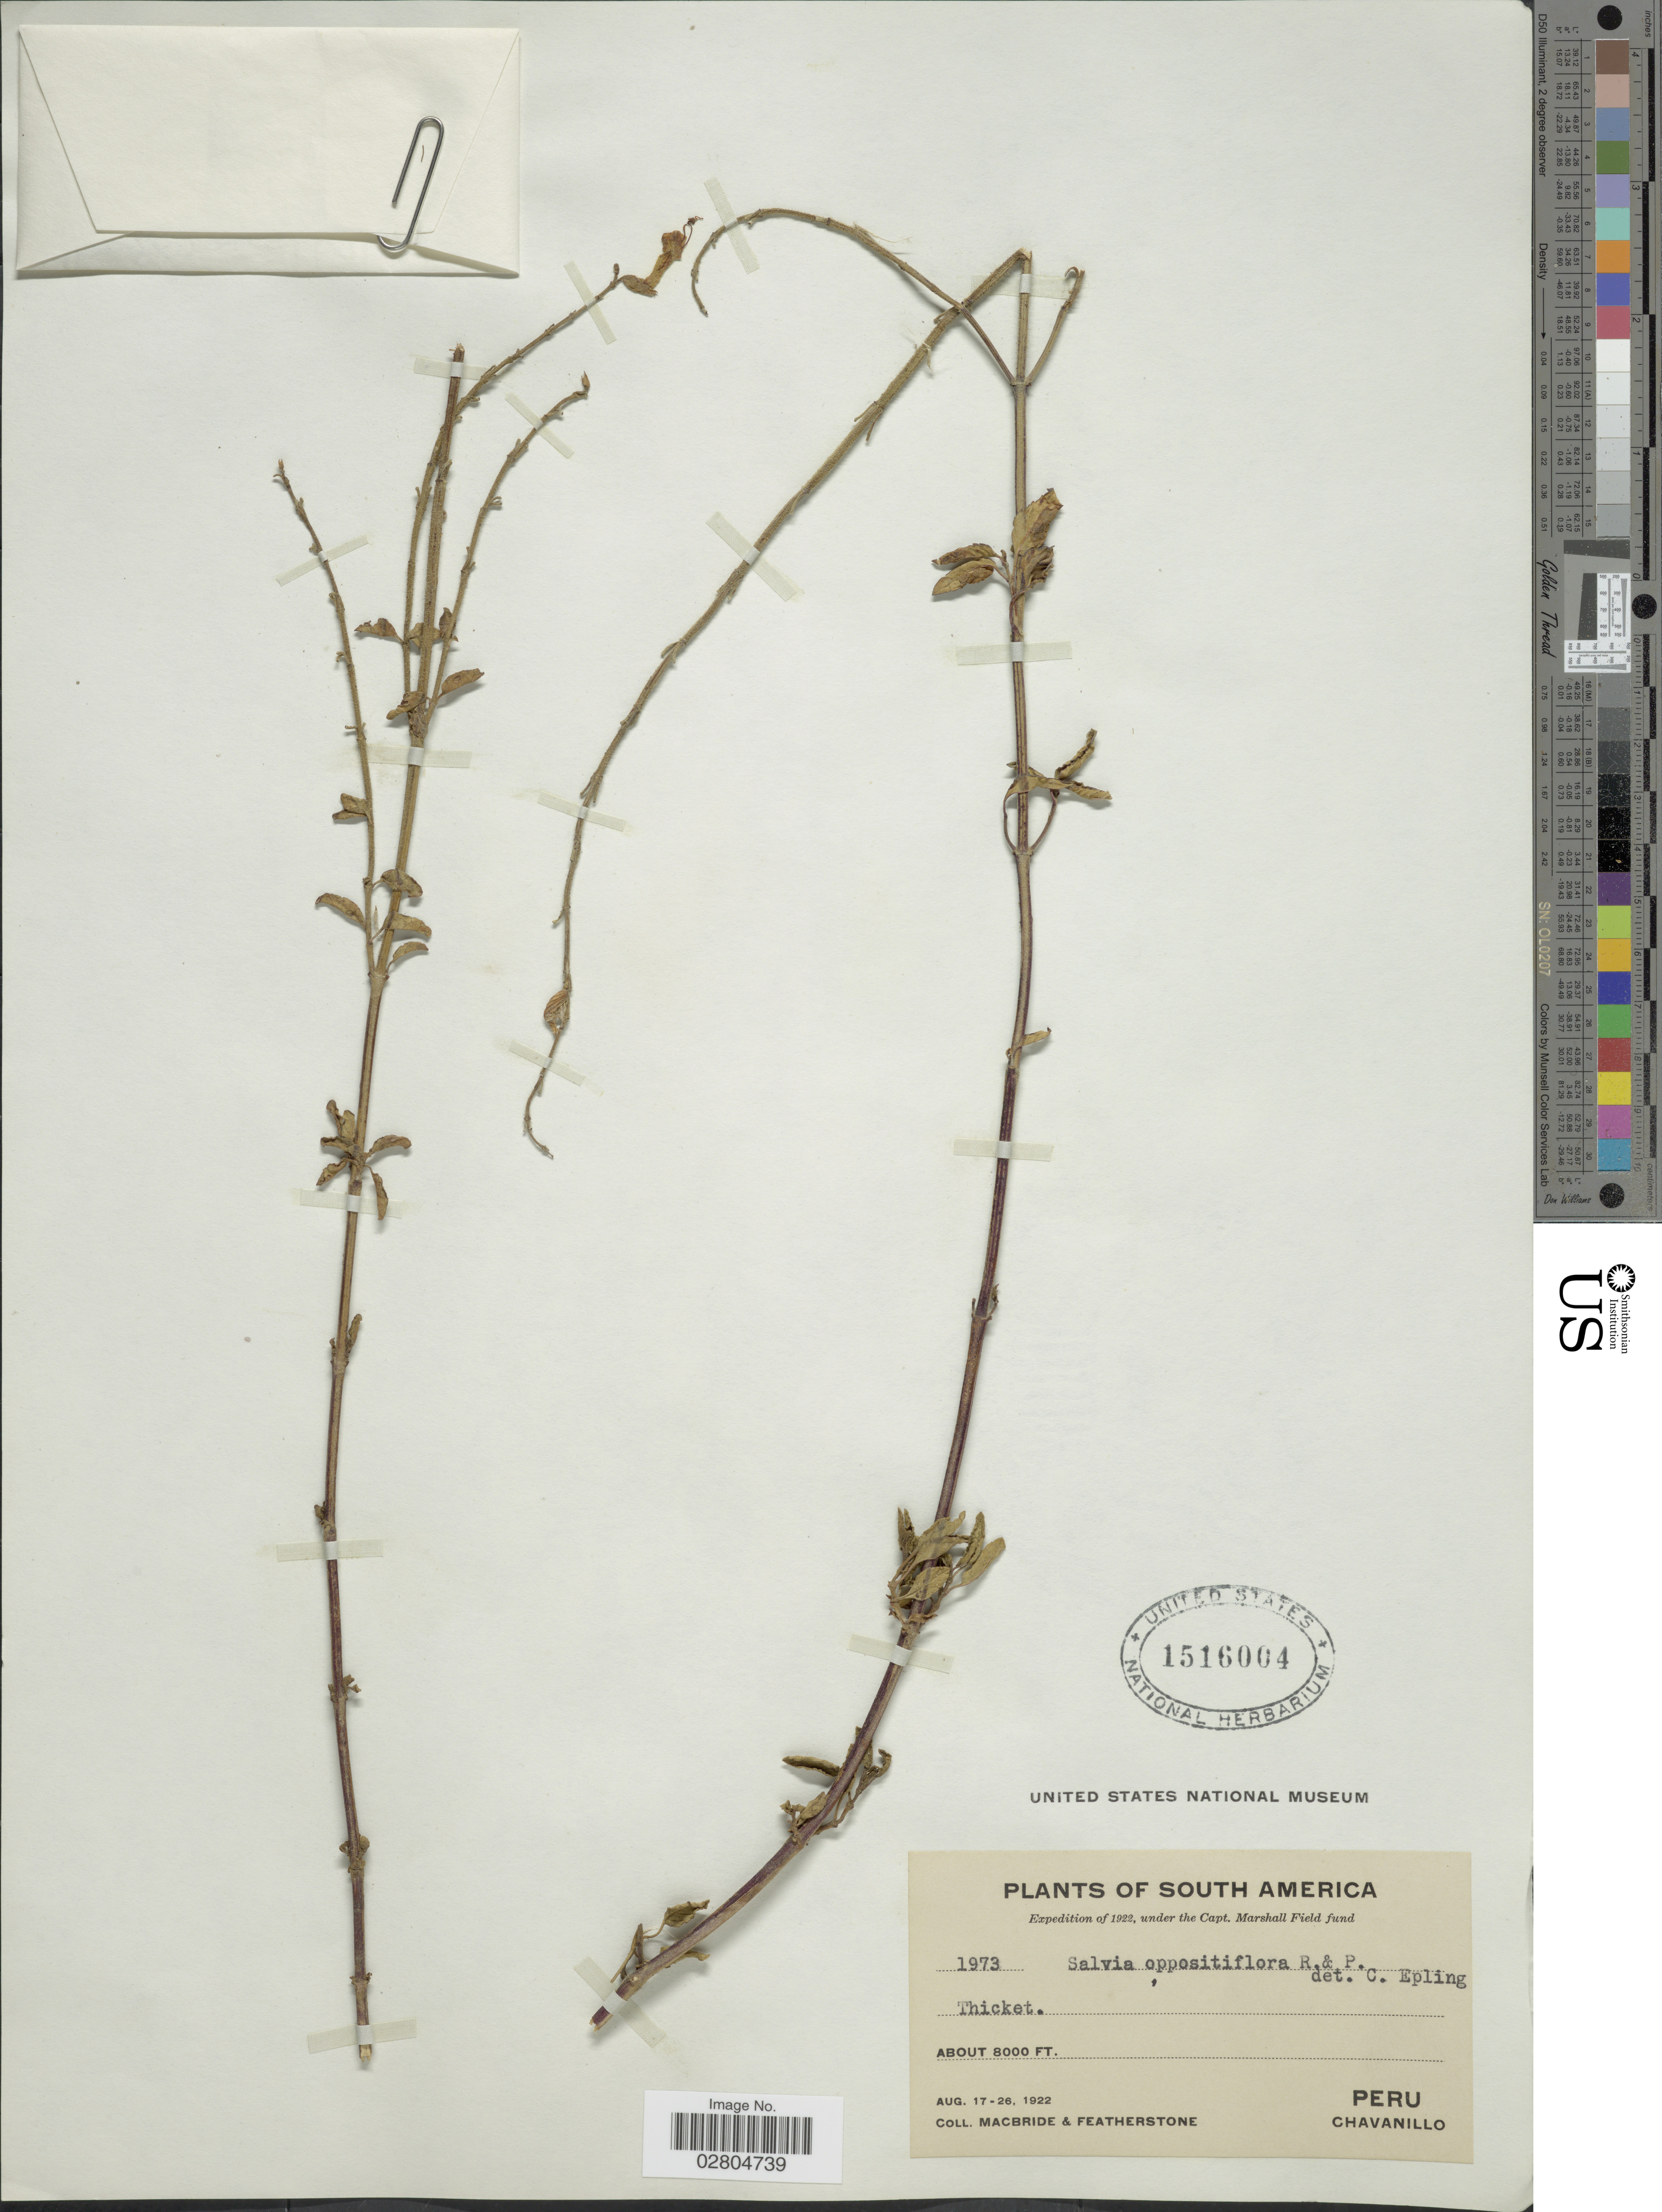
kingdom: Plantae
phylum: Tracheophyta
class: Magnoliopsida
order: Lamiales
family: Lamiaceae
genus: Salvia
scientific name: Salvia oppositiflora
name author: Ruiz & Pav.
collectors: Macbride, -- & -. Featherstone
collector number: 1973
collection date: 1922-08-17/1922-08-26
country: Peru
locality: Chavanillo.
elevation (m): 2438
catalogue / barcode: US 1516004